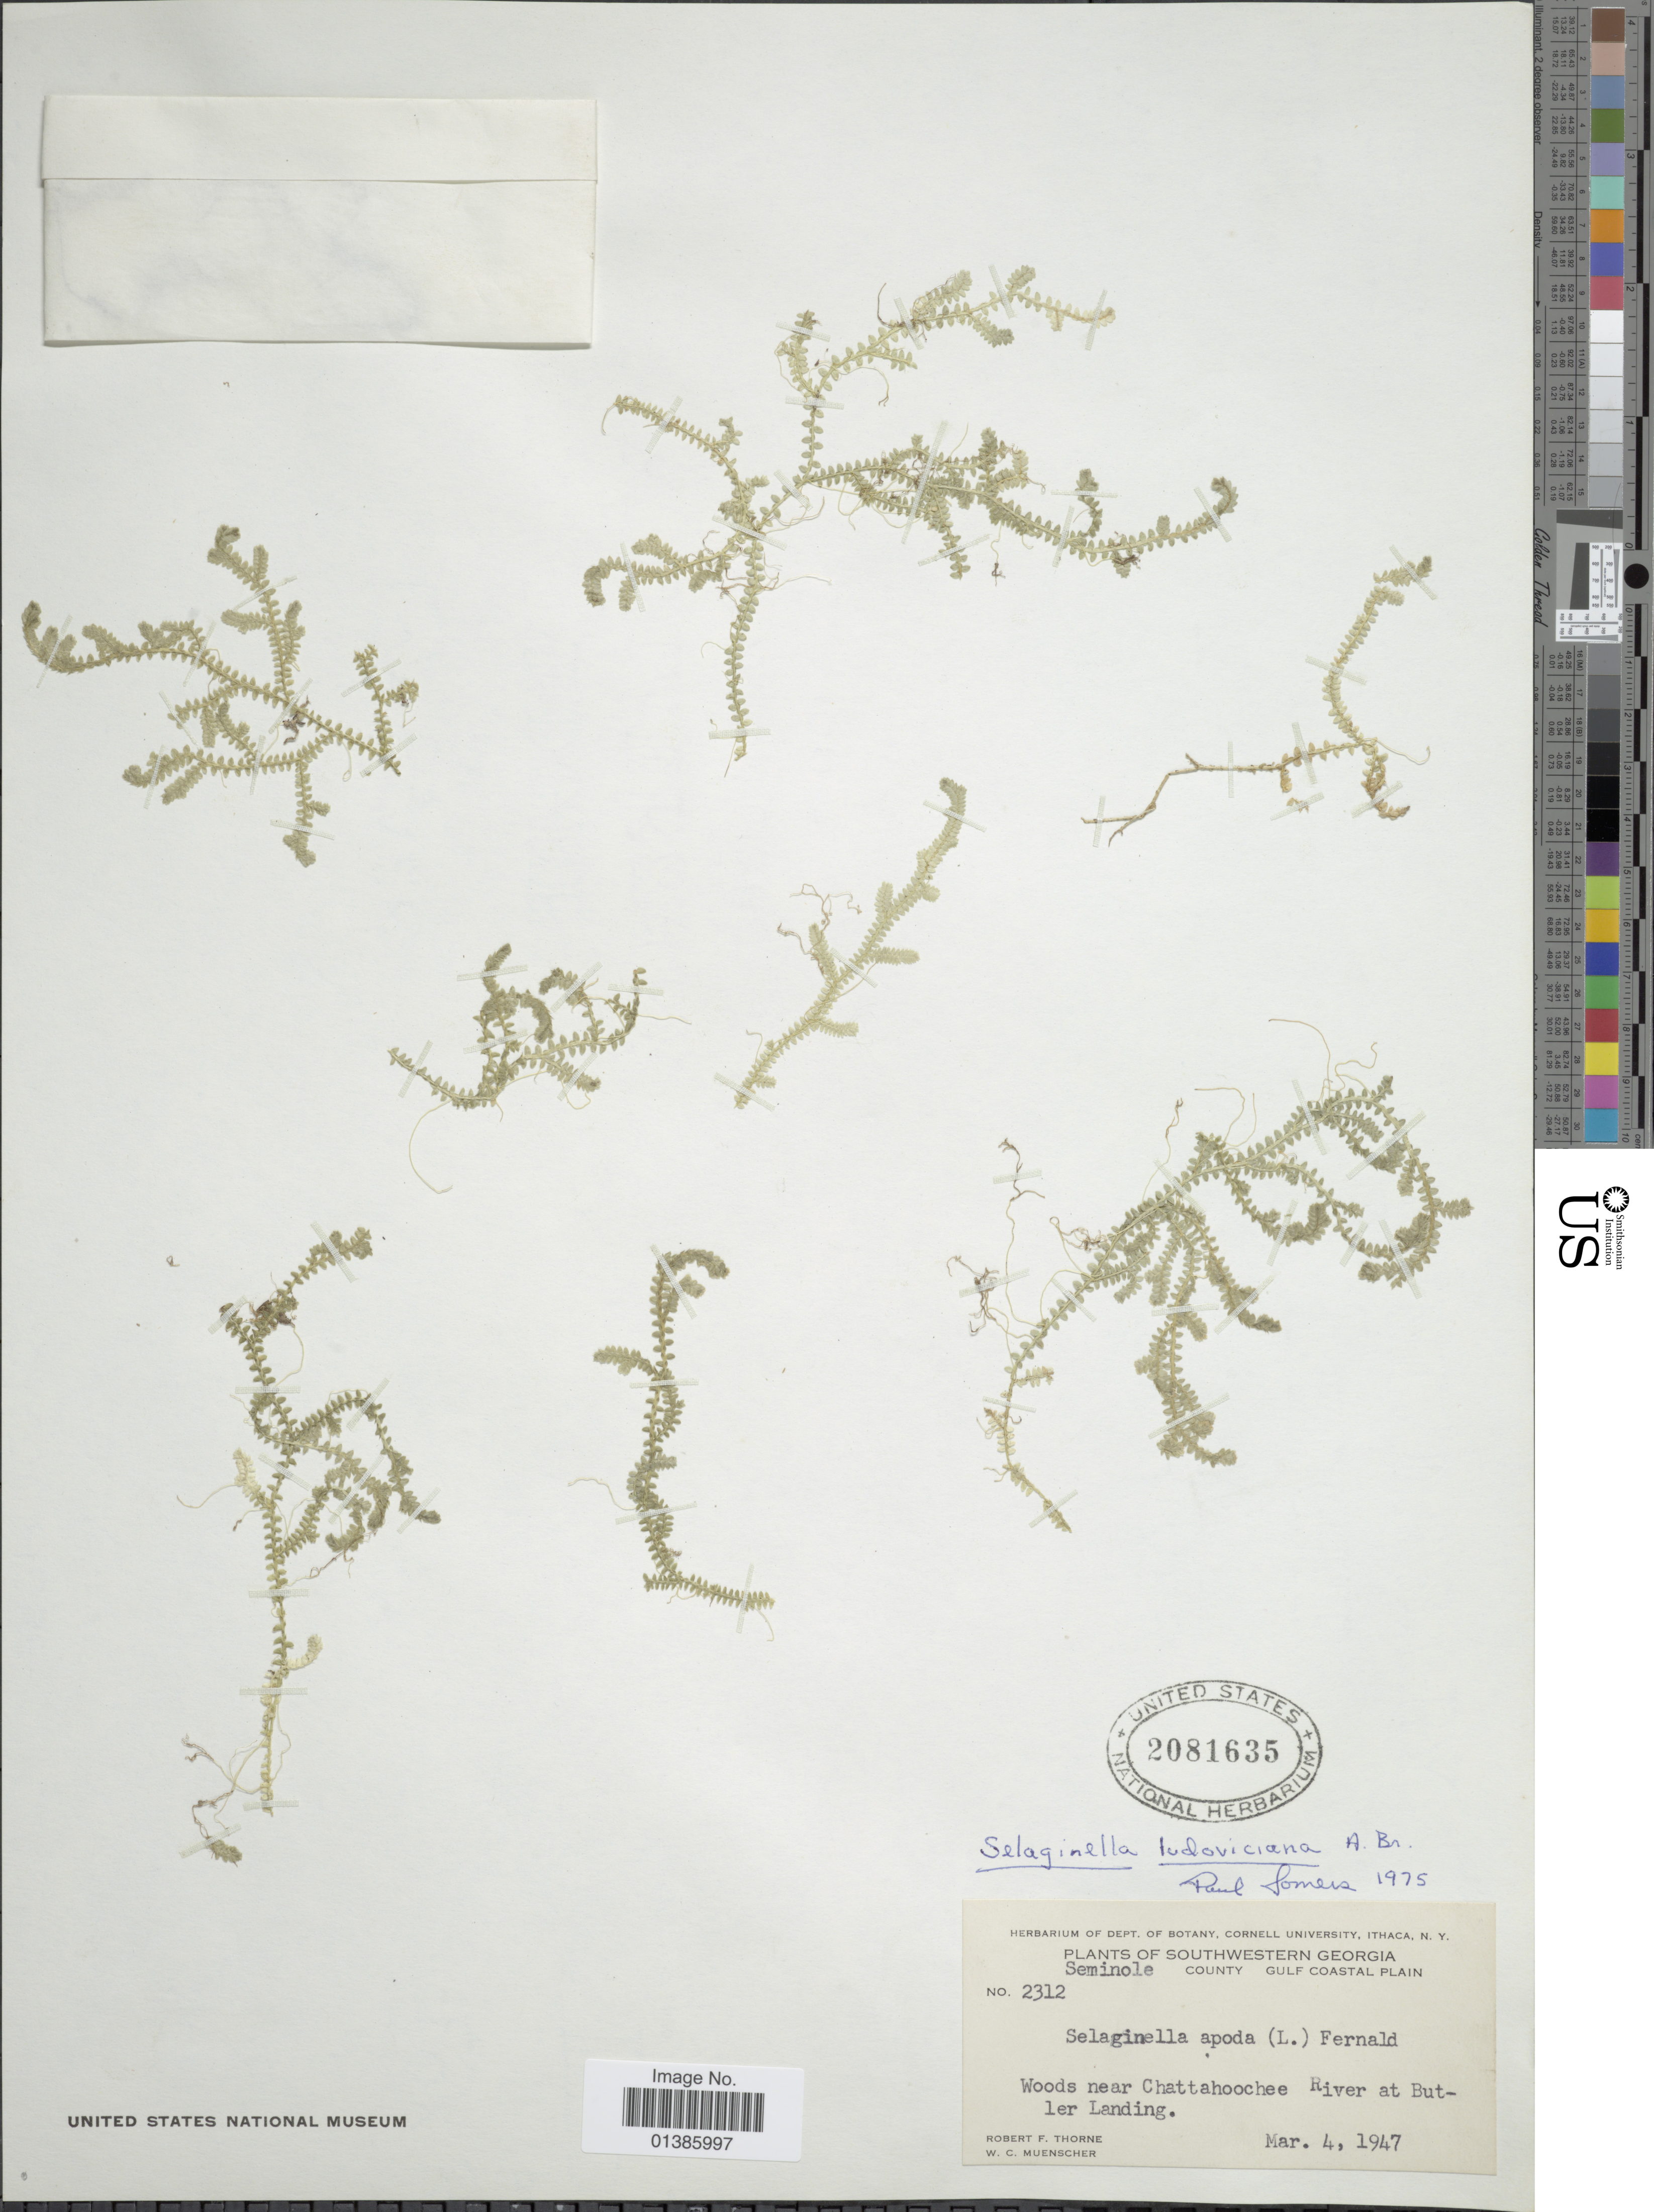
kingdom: Plantae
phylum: Tracheophyta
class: Lycopodiopsida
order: Selaginellales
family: Selaginellaceae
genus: Selaginella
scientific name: Selaginella ludoviciana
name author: A. Braun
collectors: R. F. Thorne & W. Muenscher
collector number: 2312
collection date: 1947-03-04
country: United States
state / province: Georgia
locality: Southwestern Georgia. Seminole County, Gulf Coastal Plain. Woods near Chattahoochee River at Butler Landing.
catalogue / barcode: US 2081635